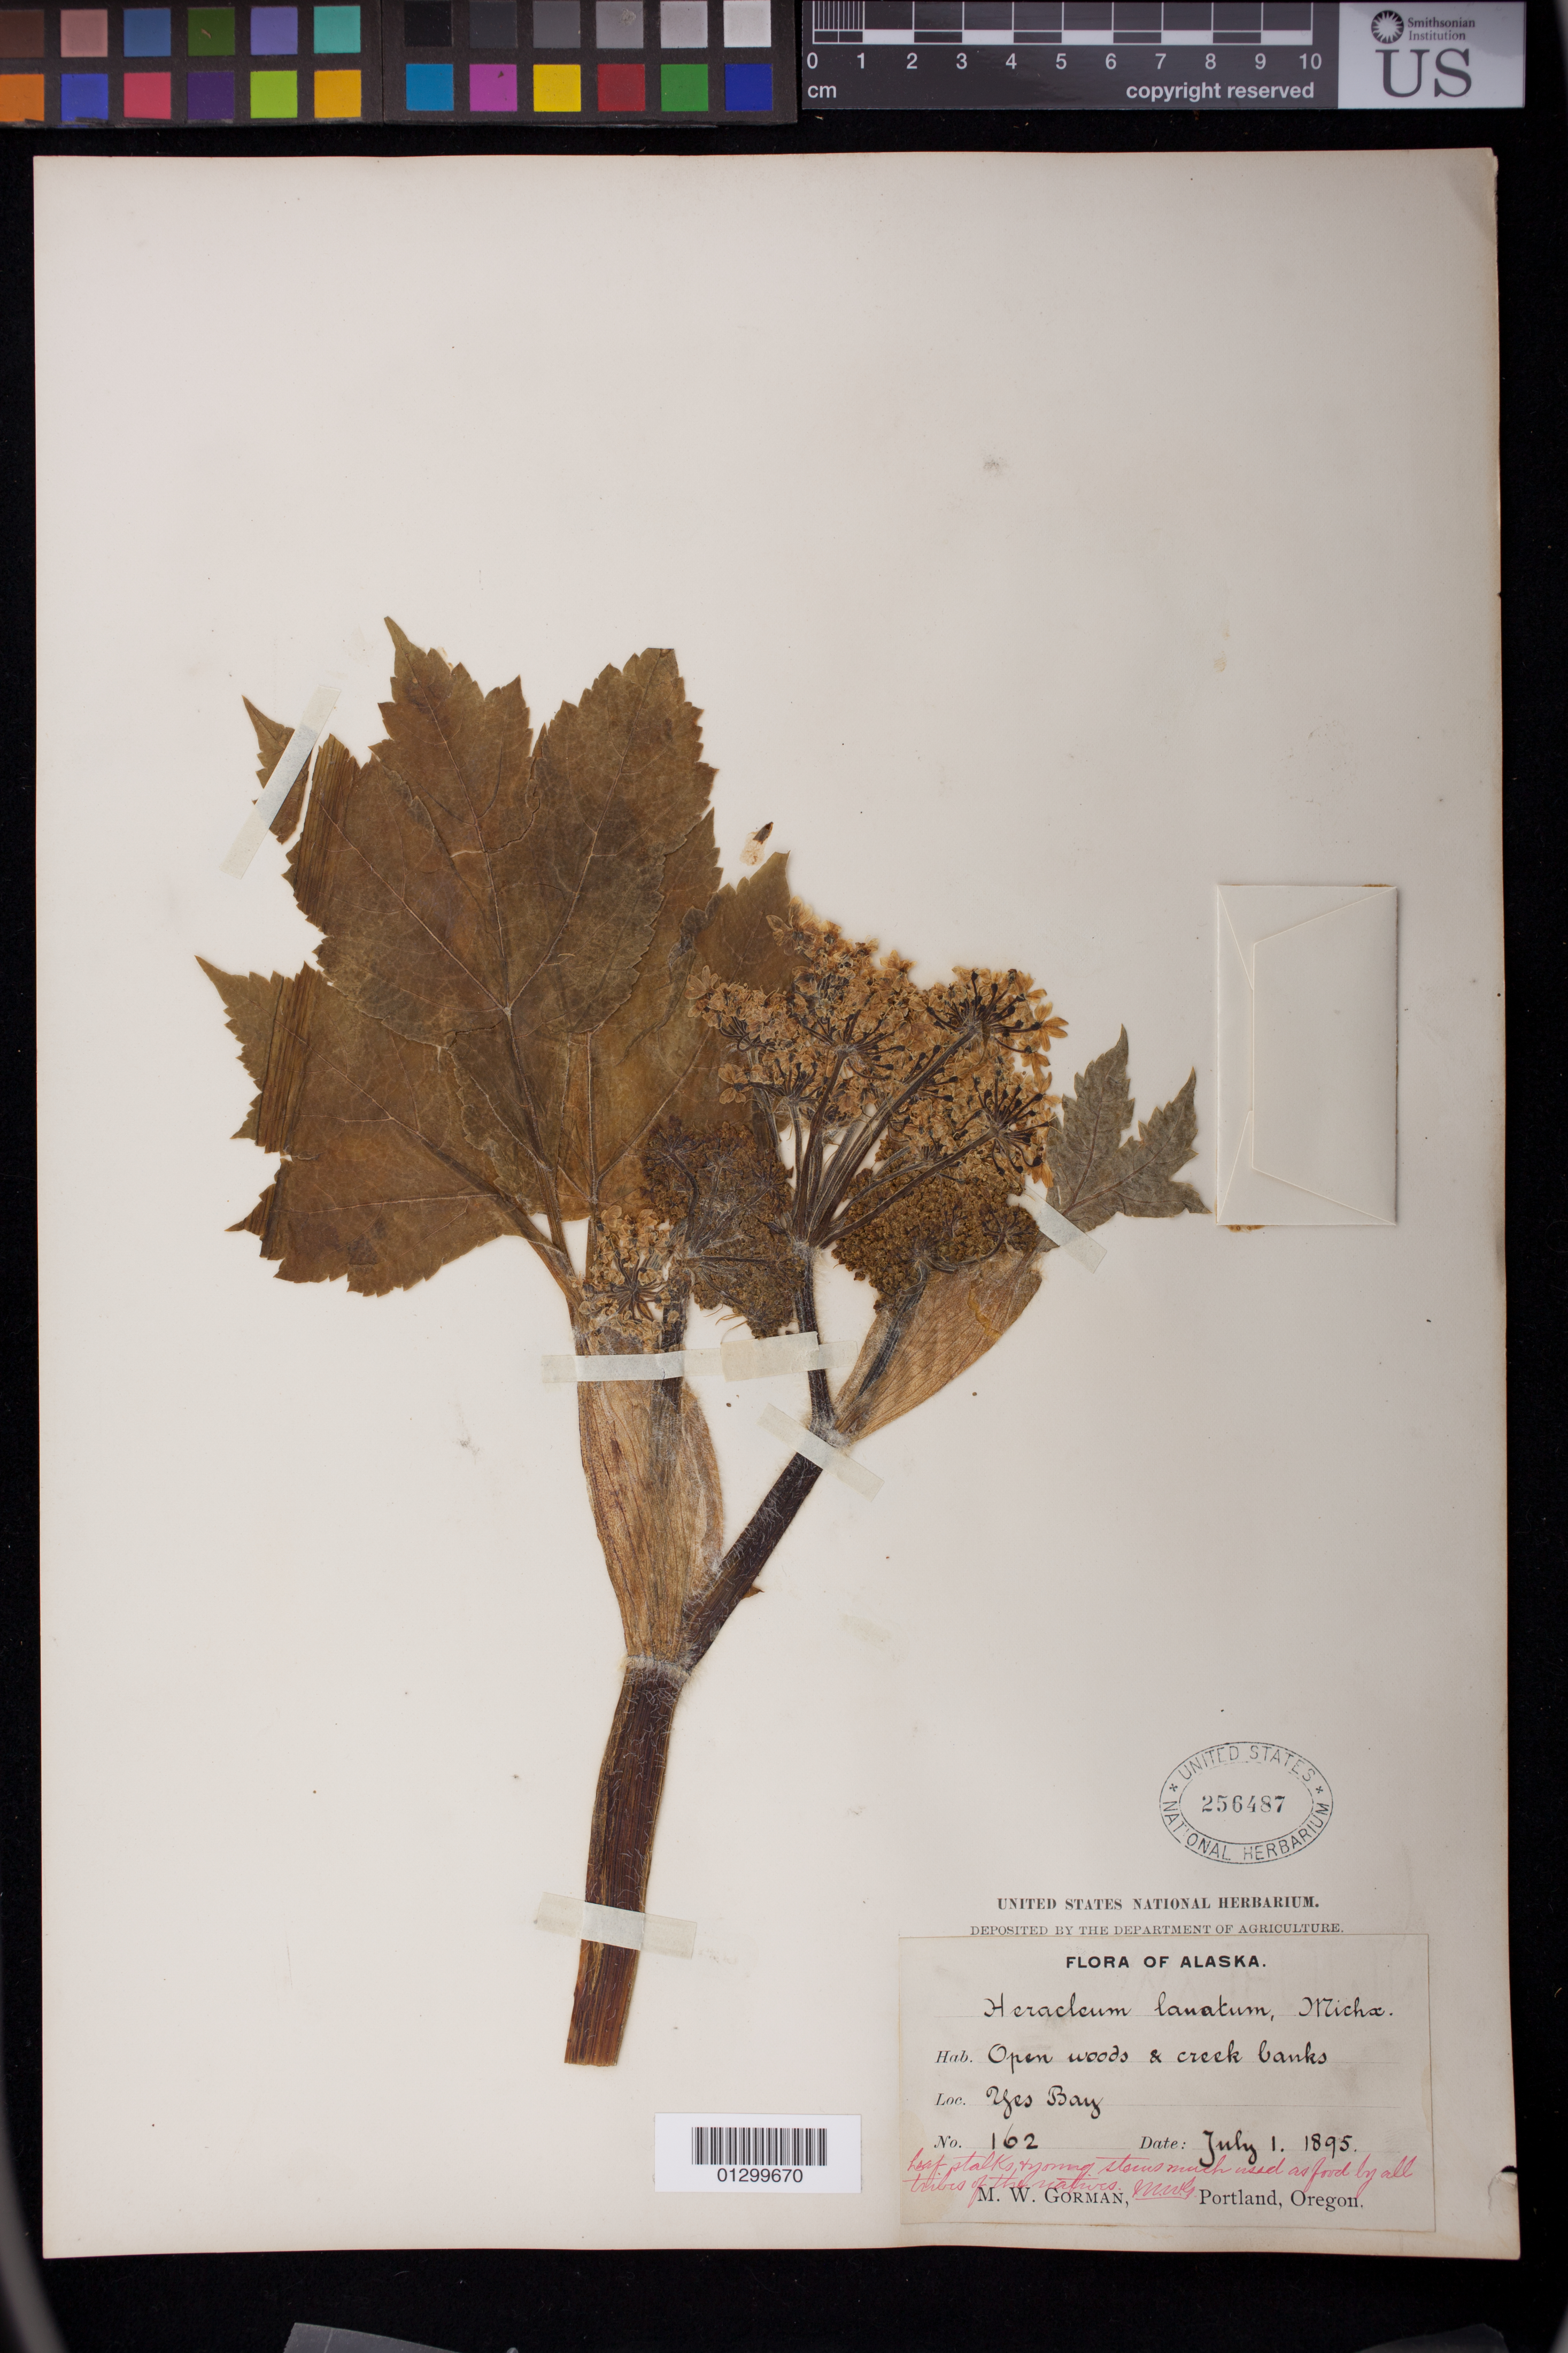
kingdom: Plantae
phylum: Tracheophyta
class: Magnoliopsida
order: Apiales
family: Apiaceae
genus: Heracleum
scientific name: Heracleum lanatum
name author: Michx.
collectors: M. W. Gorman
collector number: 162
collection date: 1899-07-01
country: United States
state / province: Alaska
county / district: Ketchikan Gateway Borough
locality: Yes Bay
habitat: Open woods and creek banks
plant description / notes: Leaf stalks and young stems much used as food by all tribes of the natives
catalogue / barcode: US 256487